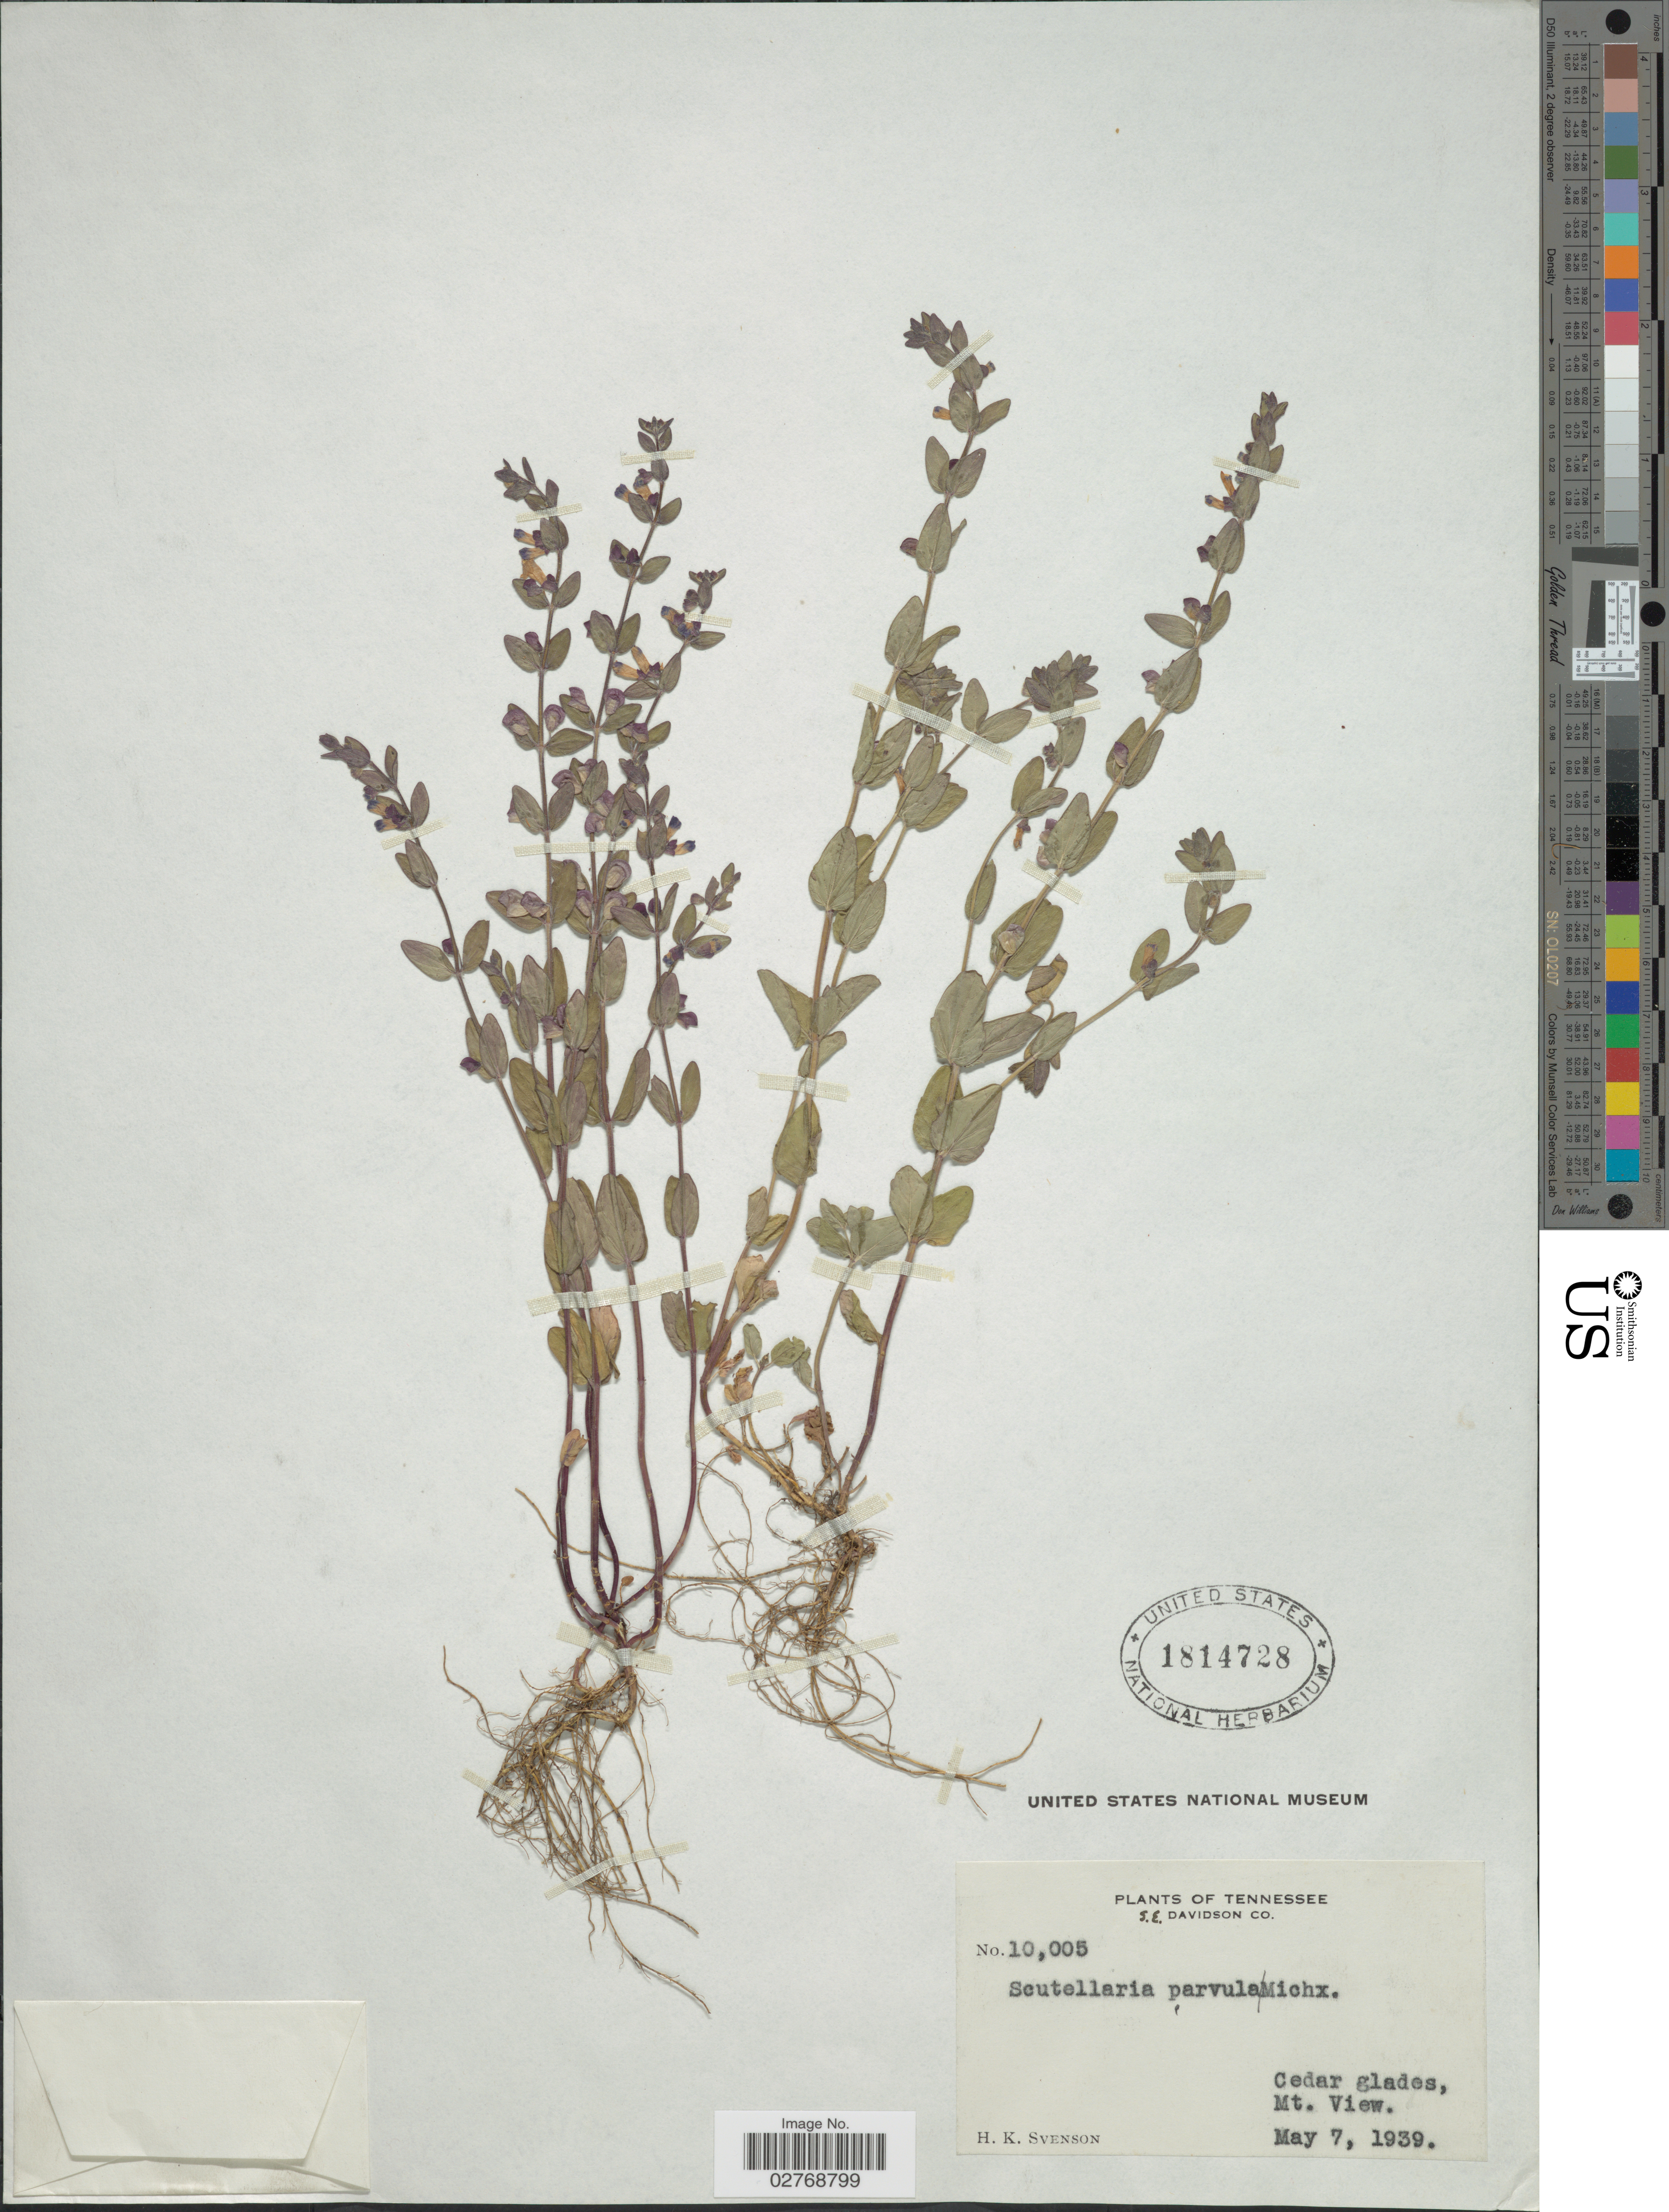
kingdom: Plantae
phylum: Tracheophyta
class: Magnoliopsida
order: Lamiales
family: Lamiaceae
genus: Scutellaria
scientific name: Scutellaria parvula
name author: Michx.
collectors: H. K. Svenson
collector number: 10005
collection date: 1939-05-07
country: United States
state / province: Tennessee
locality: S.E. Davidson Co. Cedar glades, Mt. View.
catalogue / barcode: US 1814728